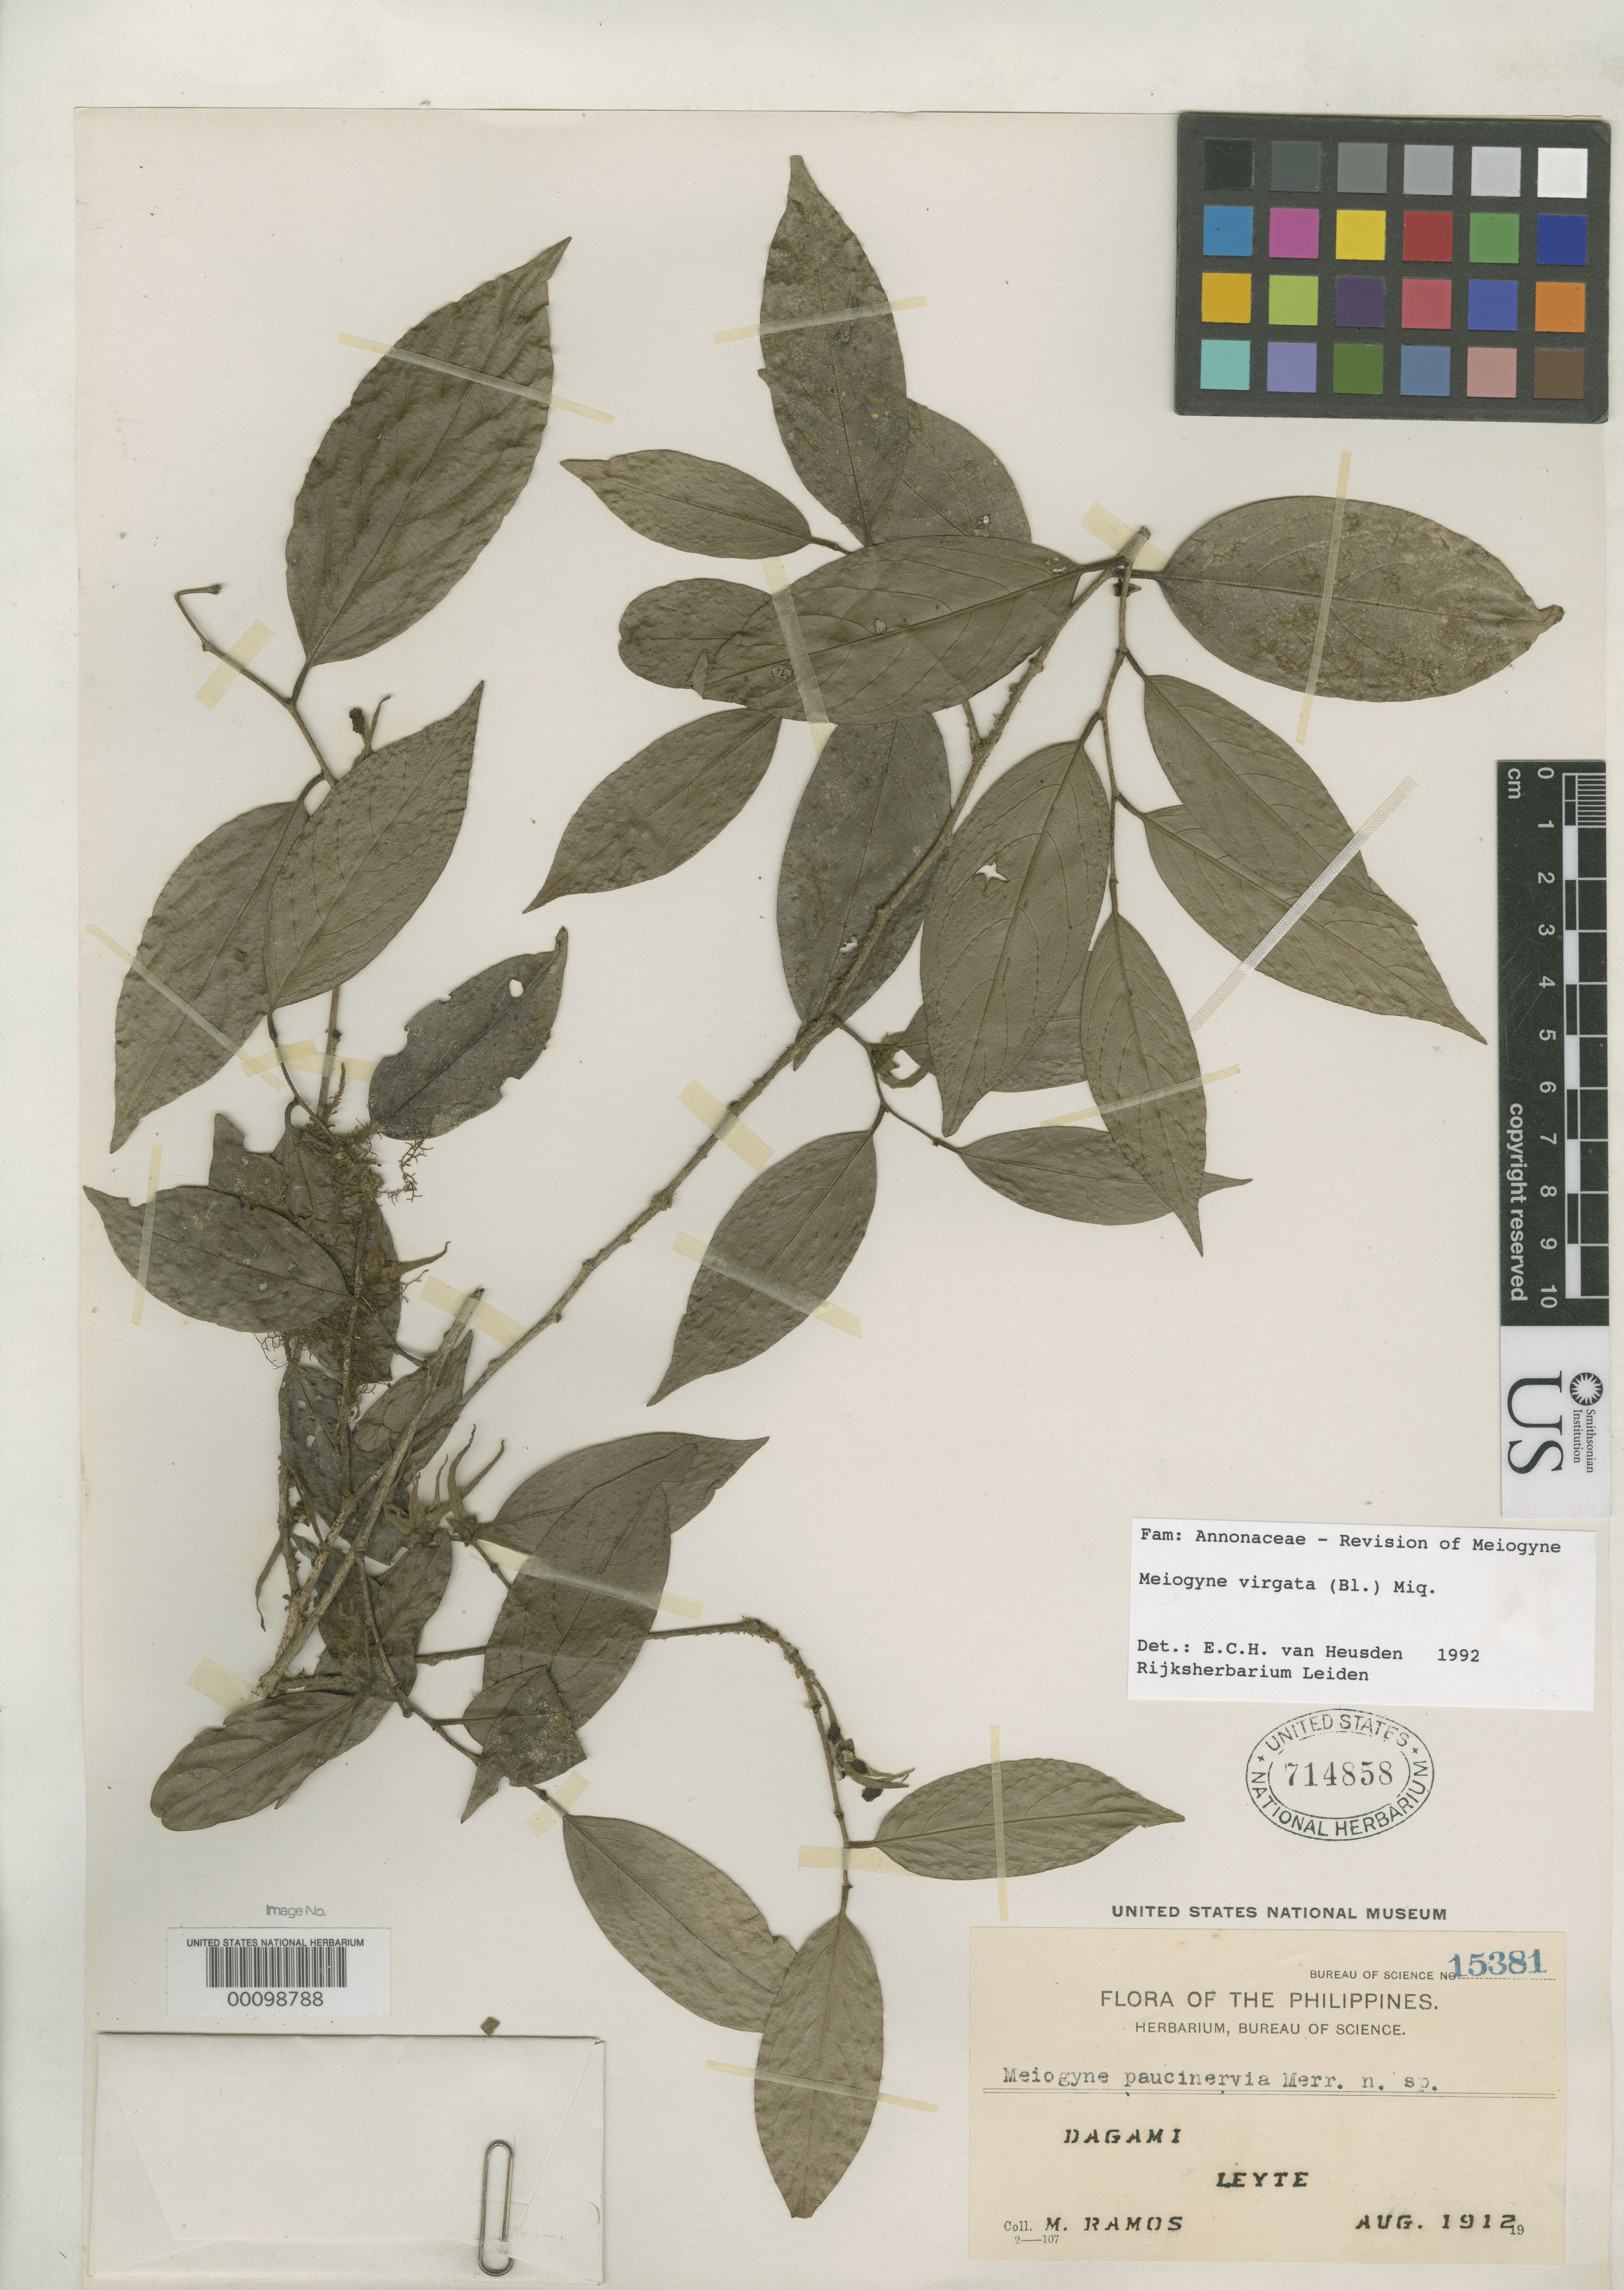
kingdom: Plantae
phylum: Tracheophyta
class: Magnoliopsida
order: Magnoliales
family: Annonaceae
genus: Meiogyne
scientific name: Meiogyne paucinervia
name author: Merr.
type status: Isotype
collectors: M. Ramos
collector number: Bur. Sci. 15381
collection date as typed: Aug 1912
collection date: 1912-08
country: Philippines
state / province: Eastern Visayas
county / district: Leyte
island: Leyte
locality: Dagami.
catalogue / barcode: US 714858